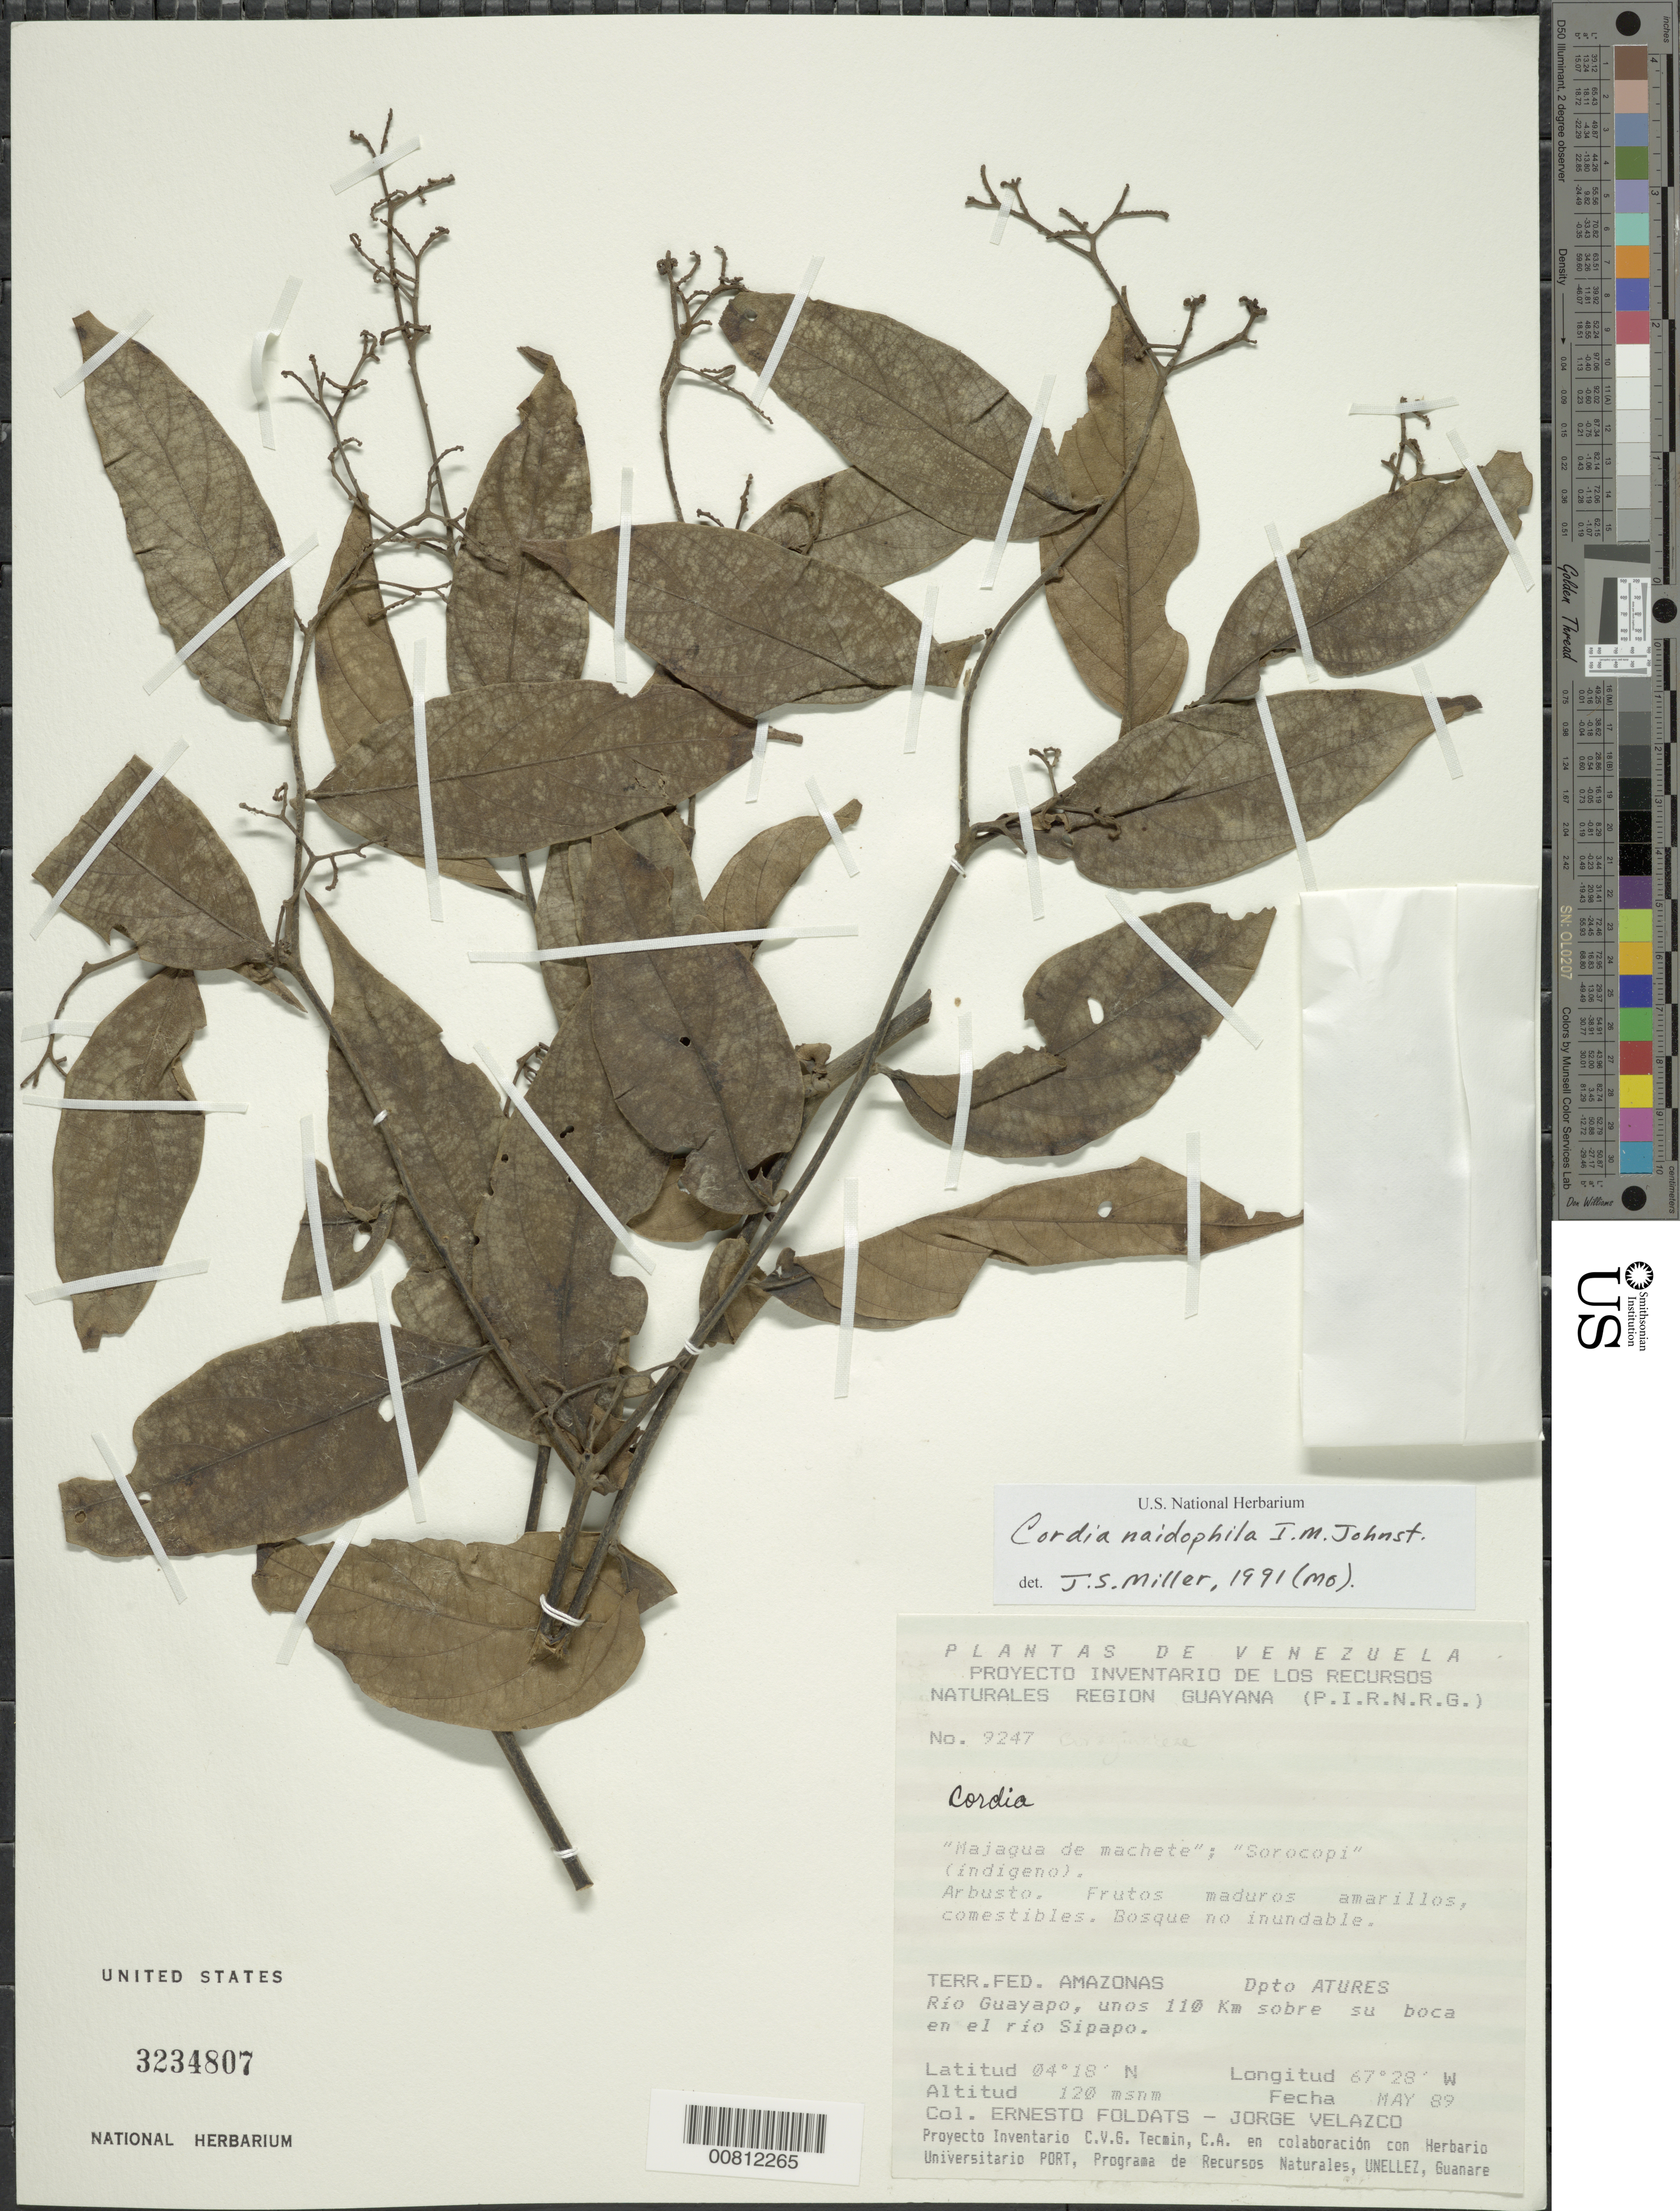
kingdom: Plantae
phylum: Tracheophyta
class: Magnoliopsida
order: Boraginales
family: Cordiaceae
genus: Cordia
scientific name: Cordia naidophila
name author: I.M. Johnst.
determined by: Miller, J. S.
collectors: E. Foldats & J. Velazco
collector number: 9247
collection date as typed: May-89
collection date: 1989-05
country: Venezuela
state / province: Amazonas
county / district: Atures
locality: Río Guayapo, 110 km sobre su boca en el Río Sipapo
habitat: Bosque no inundable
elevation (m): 120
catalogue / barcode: US 3234807